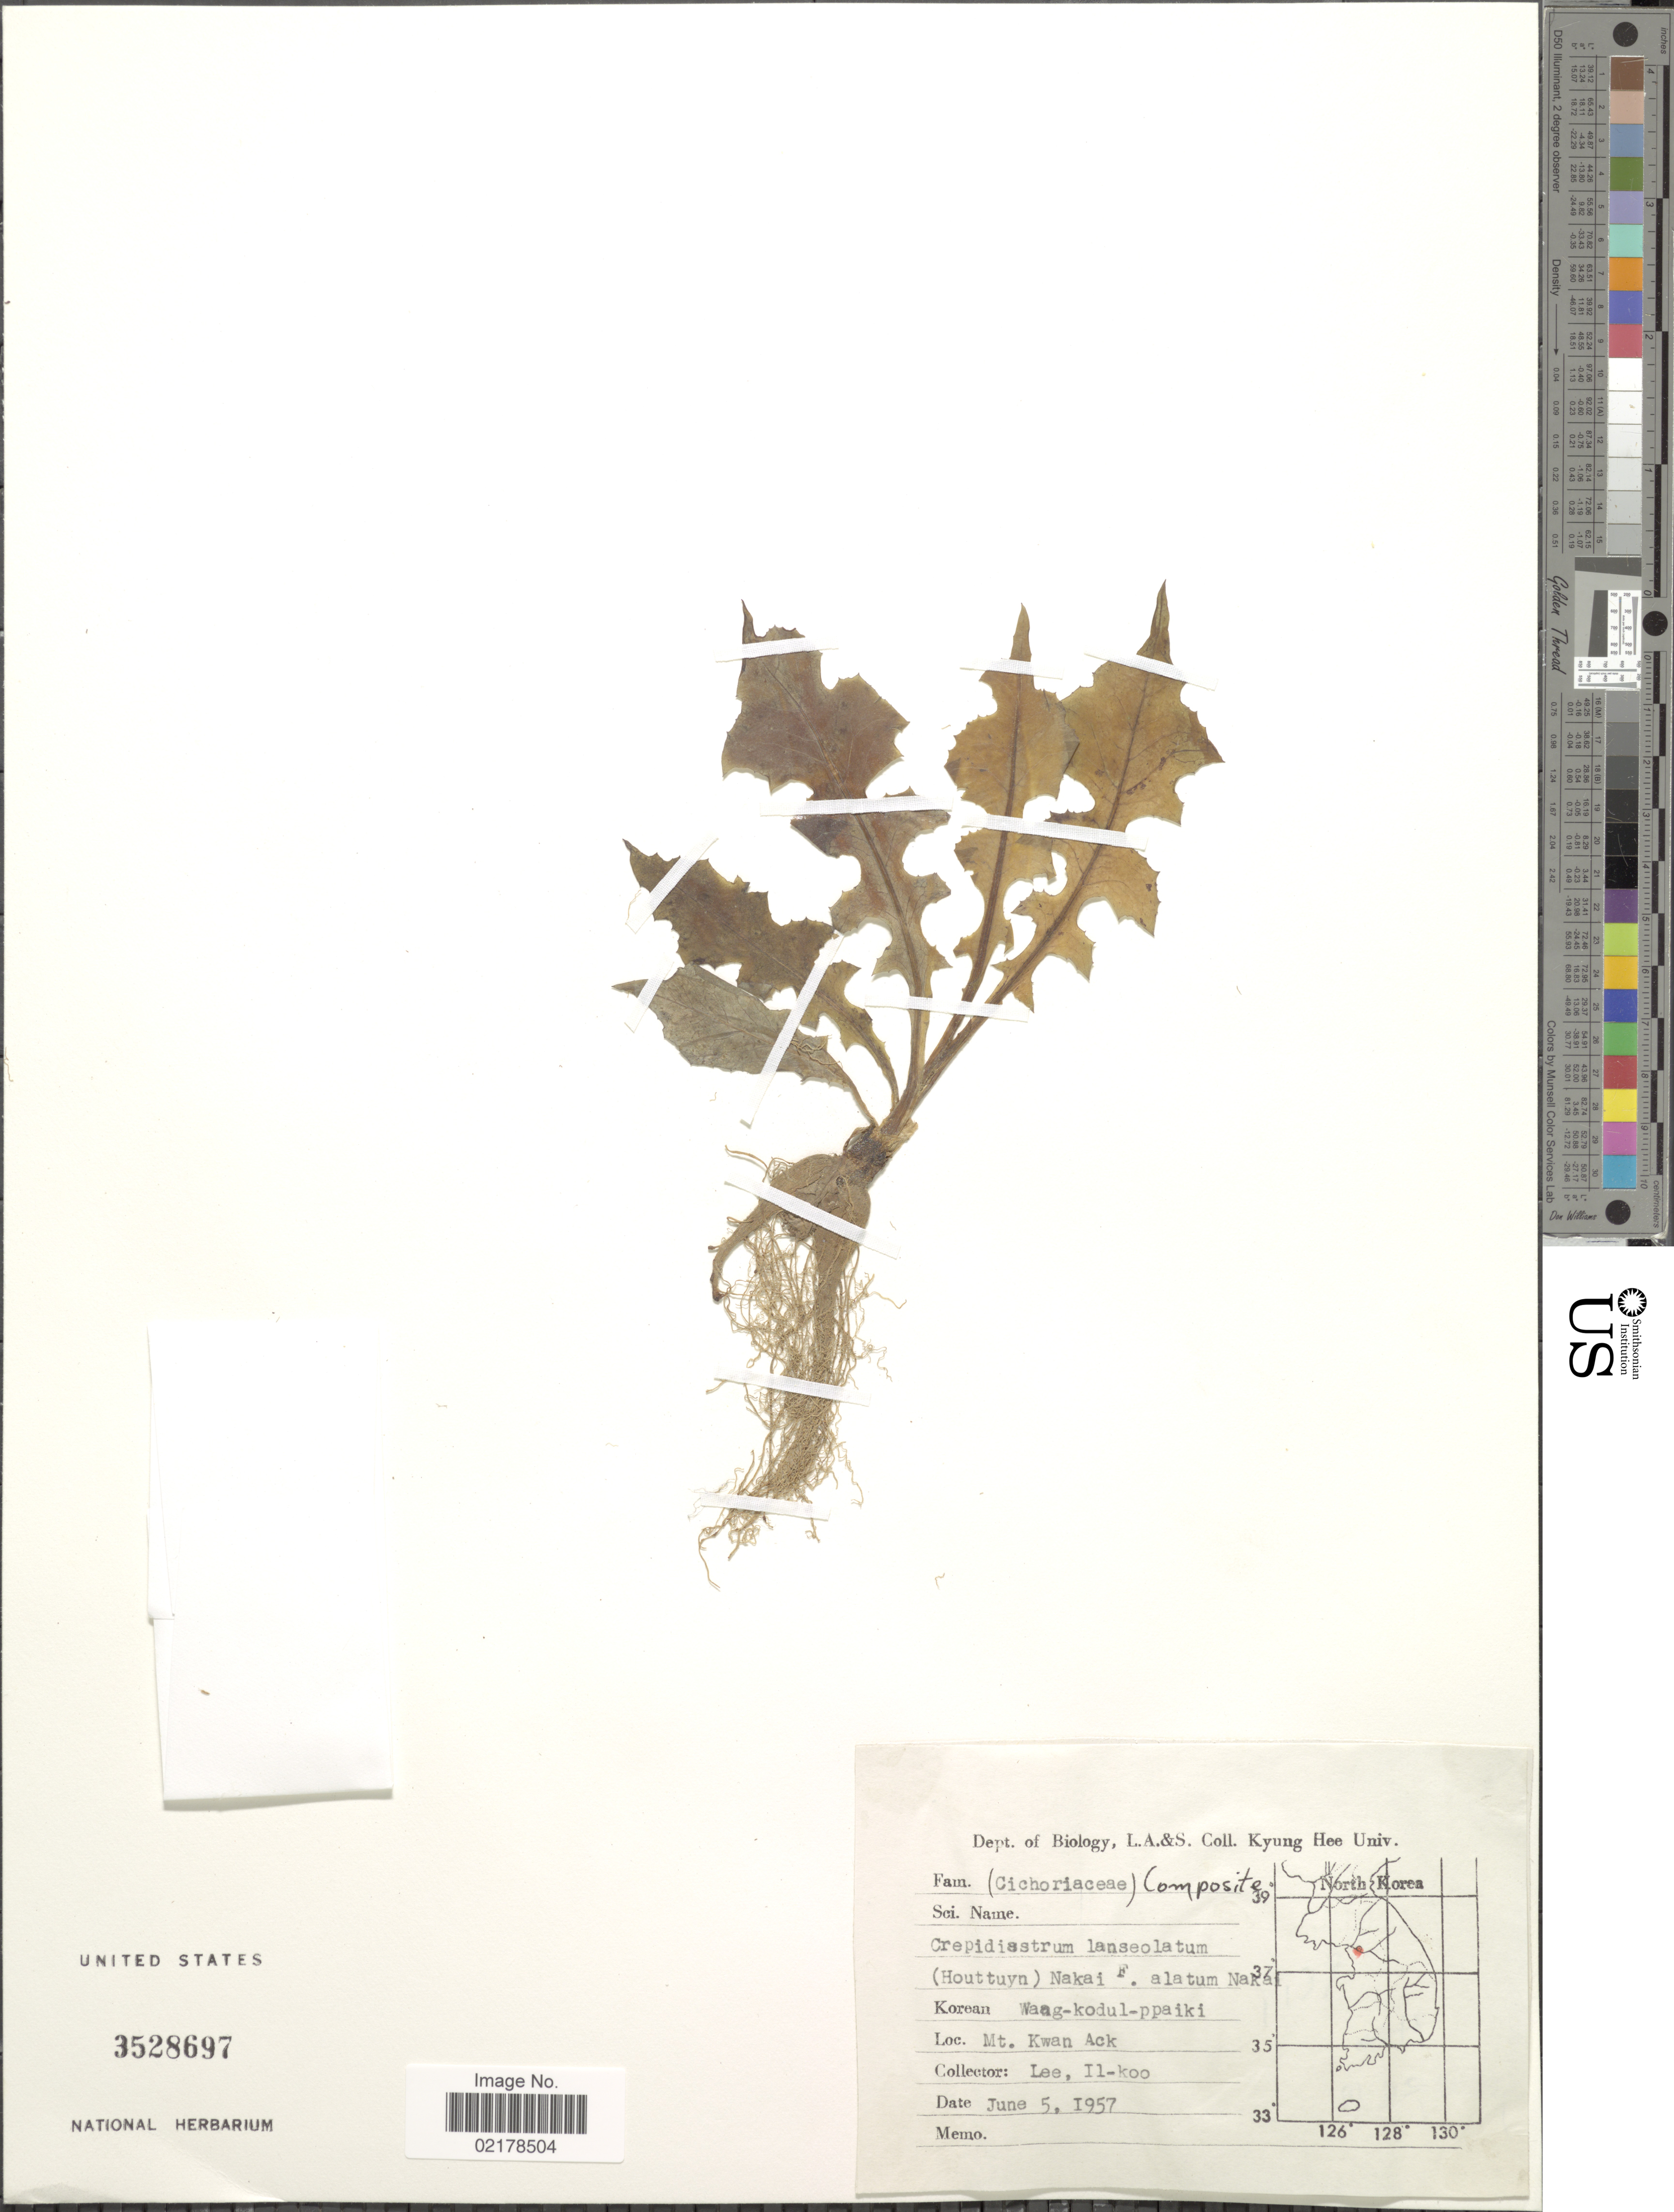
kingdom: Plantae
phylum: Tracheophyta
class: Magnoliopsida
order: Asterales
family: Asteraceae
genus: Crepidiastrum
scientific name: Crepidiastrum lanceolatum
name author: (Houtt.) Nakai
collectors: Il-Ko Lee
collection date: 1957-06-05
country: South Korea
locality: Mt. Kwan Ack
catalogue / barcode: US 3528697